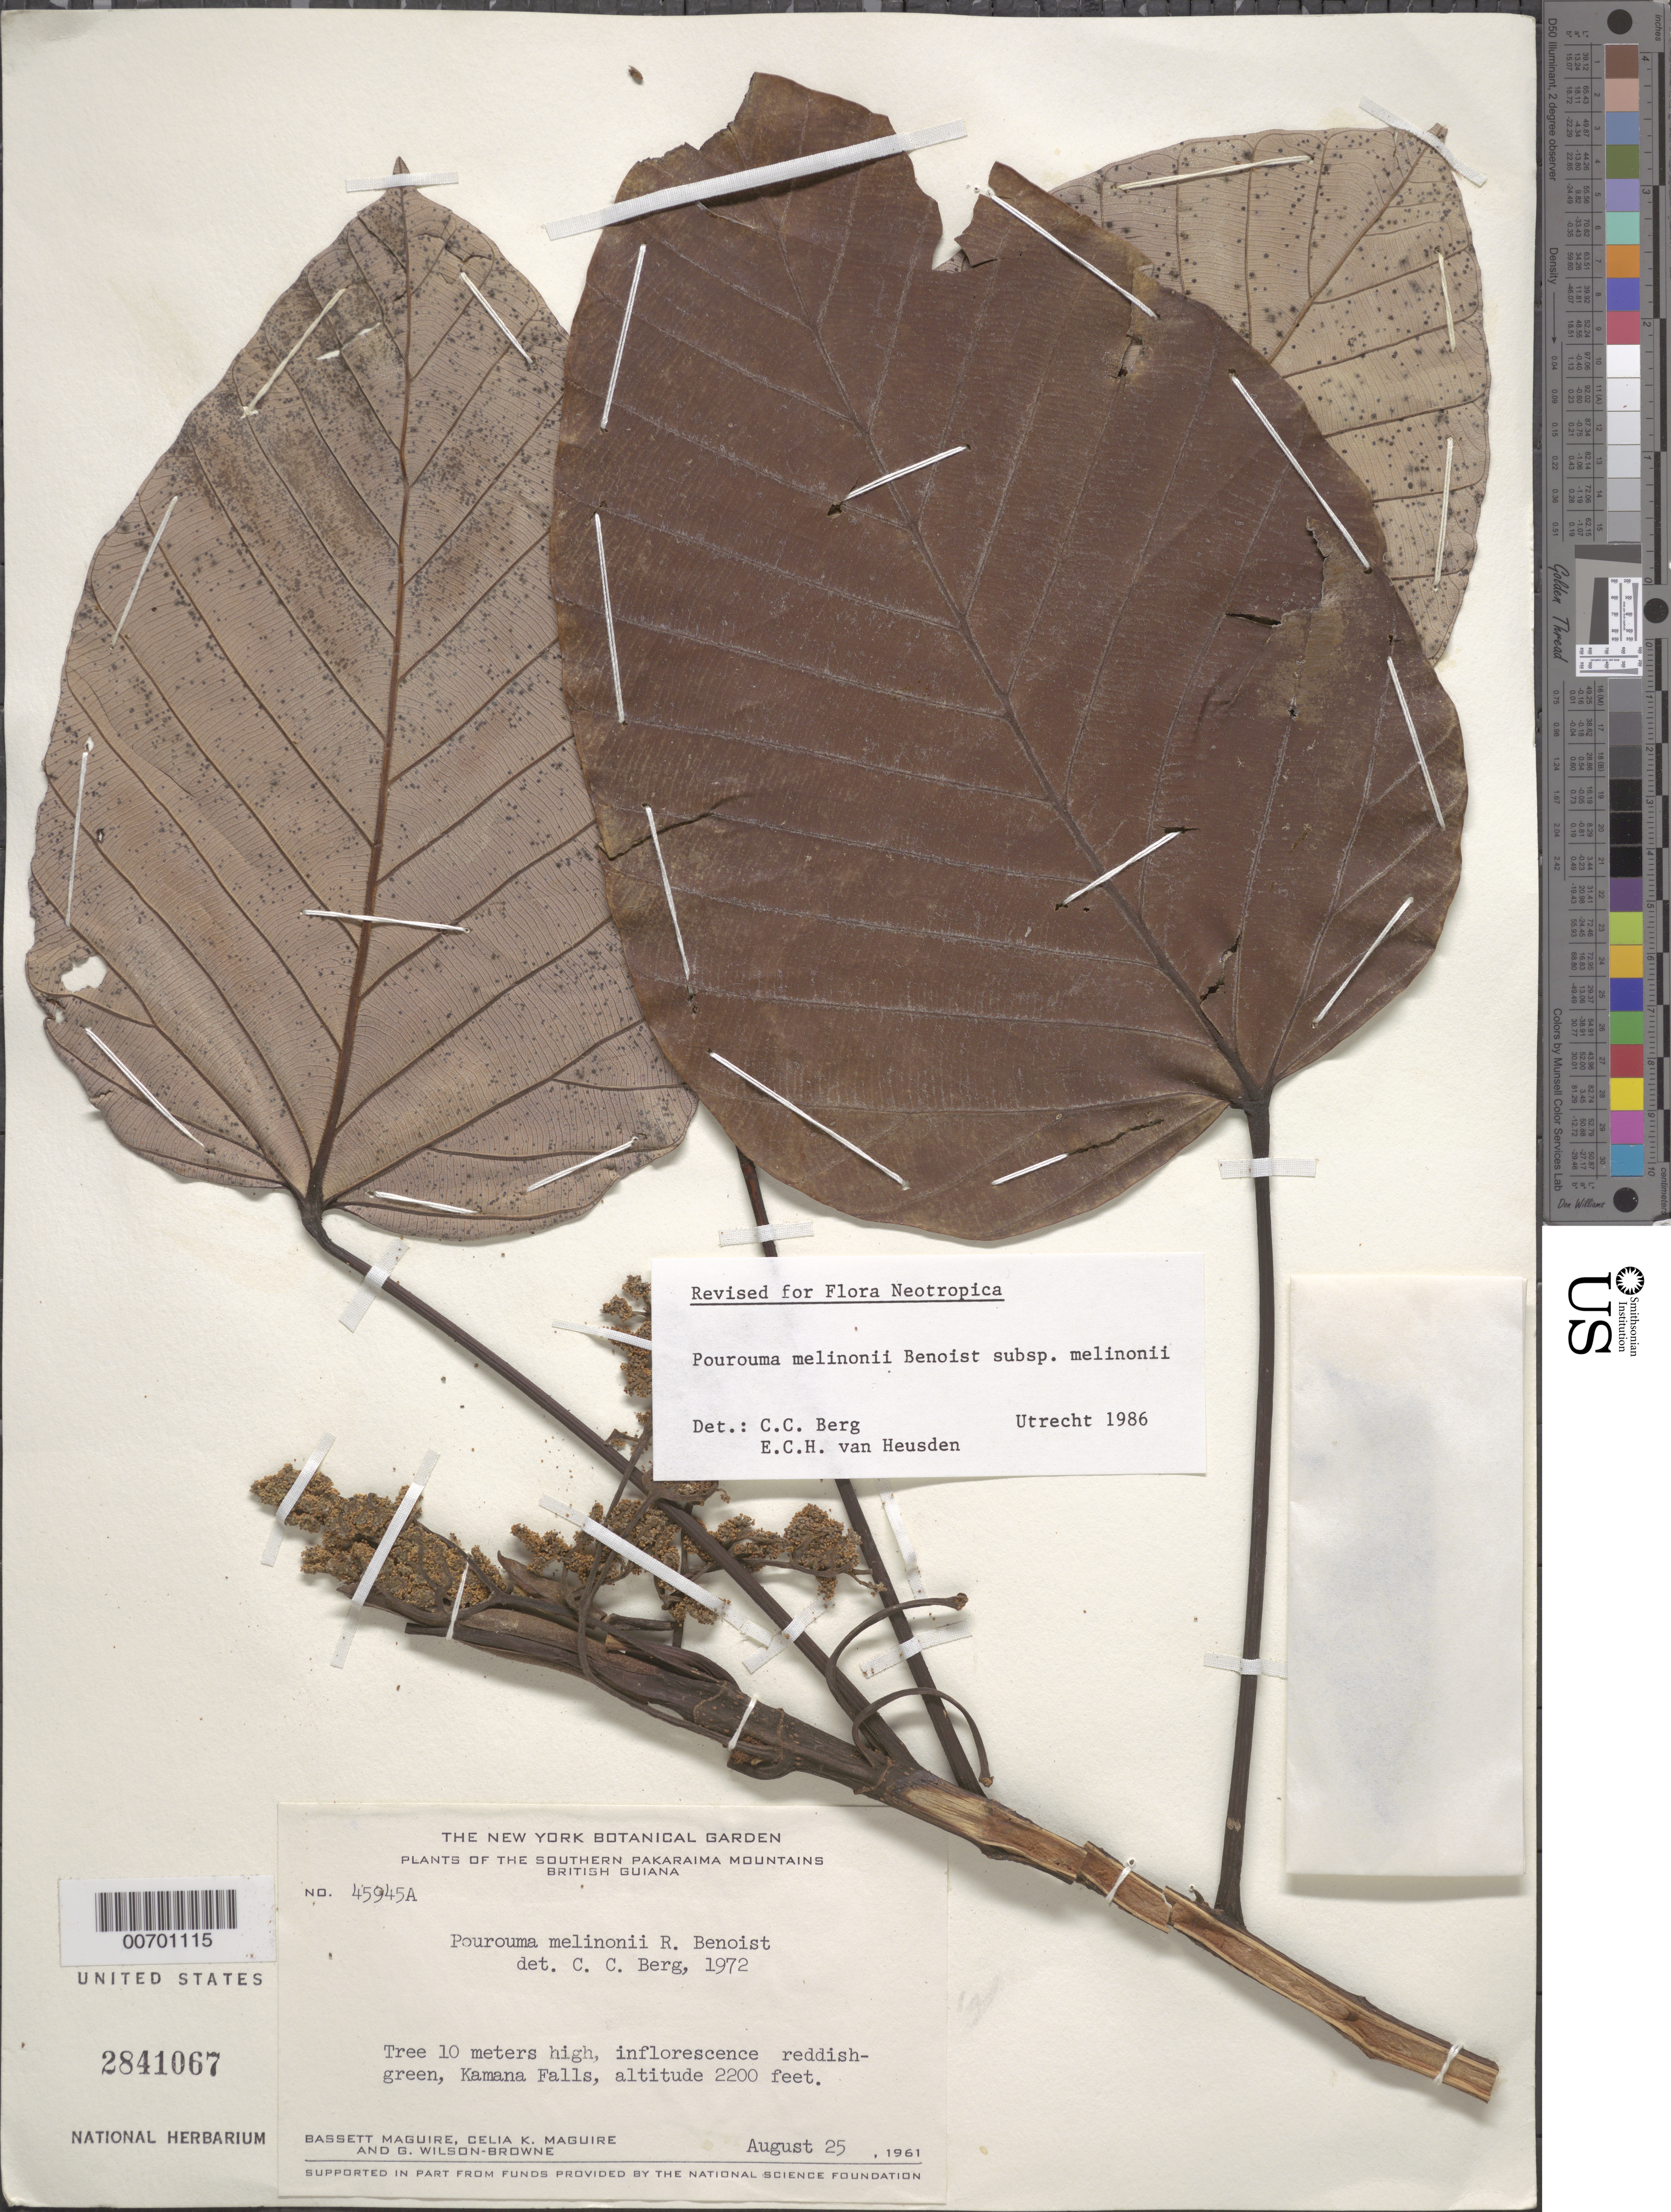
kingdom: Plantae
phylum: Tracheophyta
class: Magnoliopsida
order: Rosales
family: Urticaceae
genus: Pourouma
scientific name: Pourouma melinonii subsp. melinonii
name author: Benoist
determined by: Berg, C. C.; Heusden, E. C.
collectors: B. Maguire, C. K. Maguire & G. Wilson-Browne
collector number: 45945 A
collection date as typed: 25-Aug-61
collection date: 1961-08-25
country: Guyana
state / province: Cuyuni-Mazaruni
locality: Pakaraima Mts. (southern), Kamaná Falls, camp 1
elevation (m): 671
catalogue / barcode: US 2841067